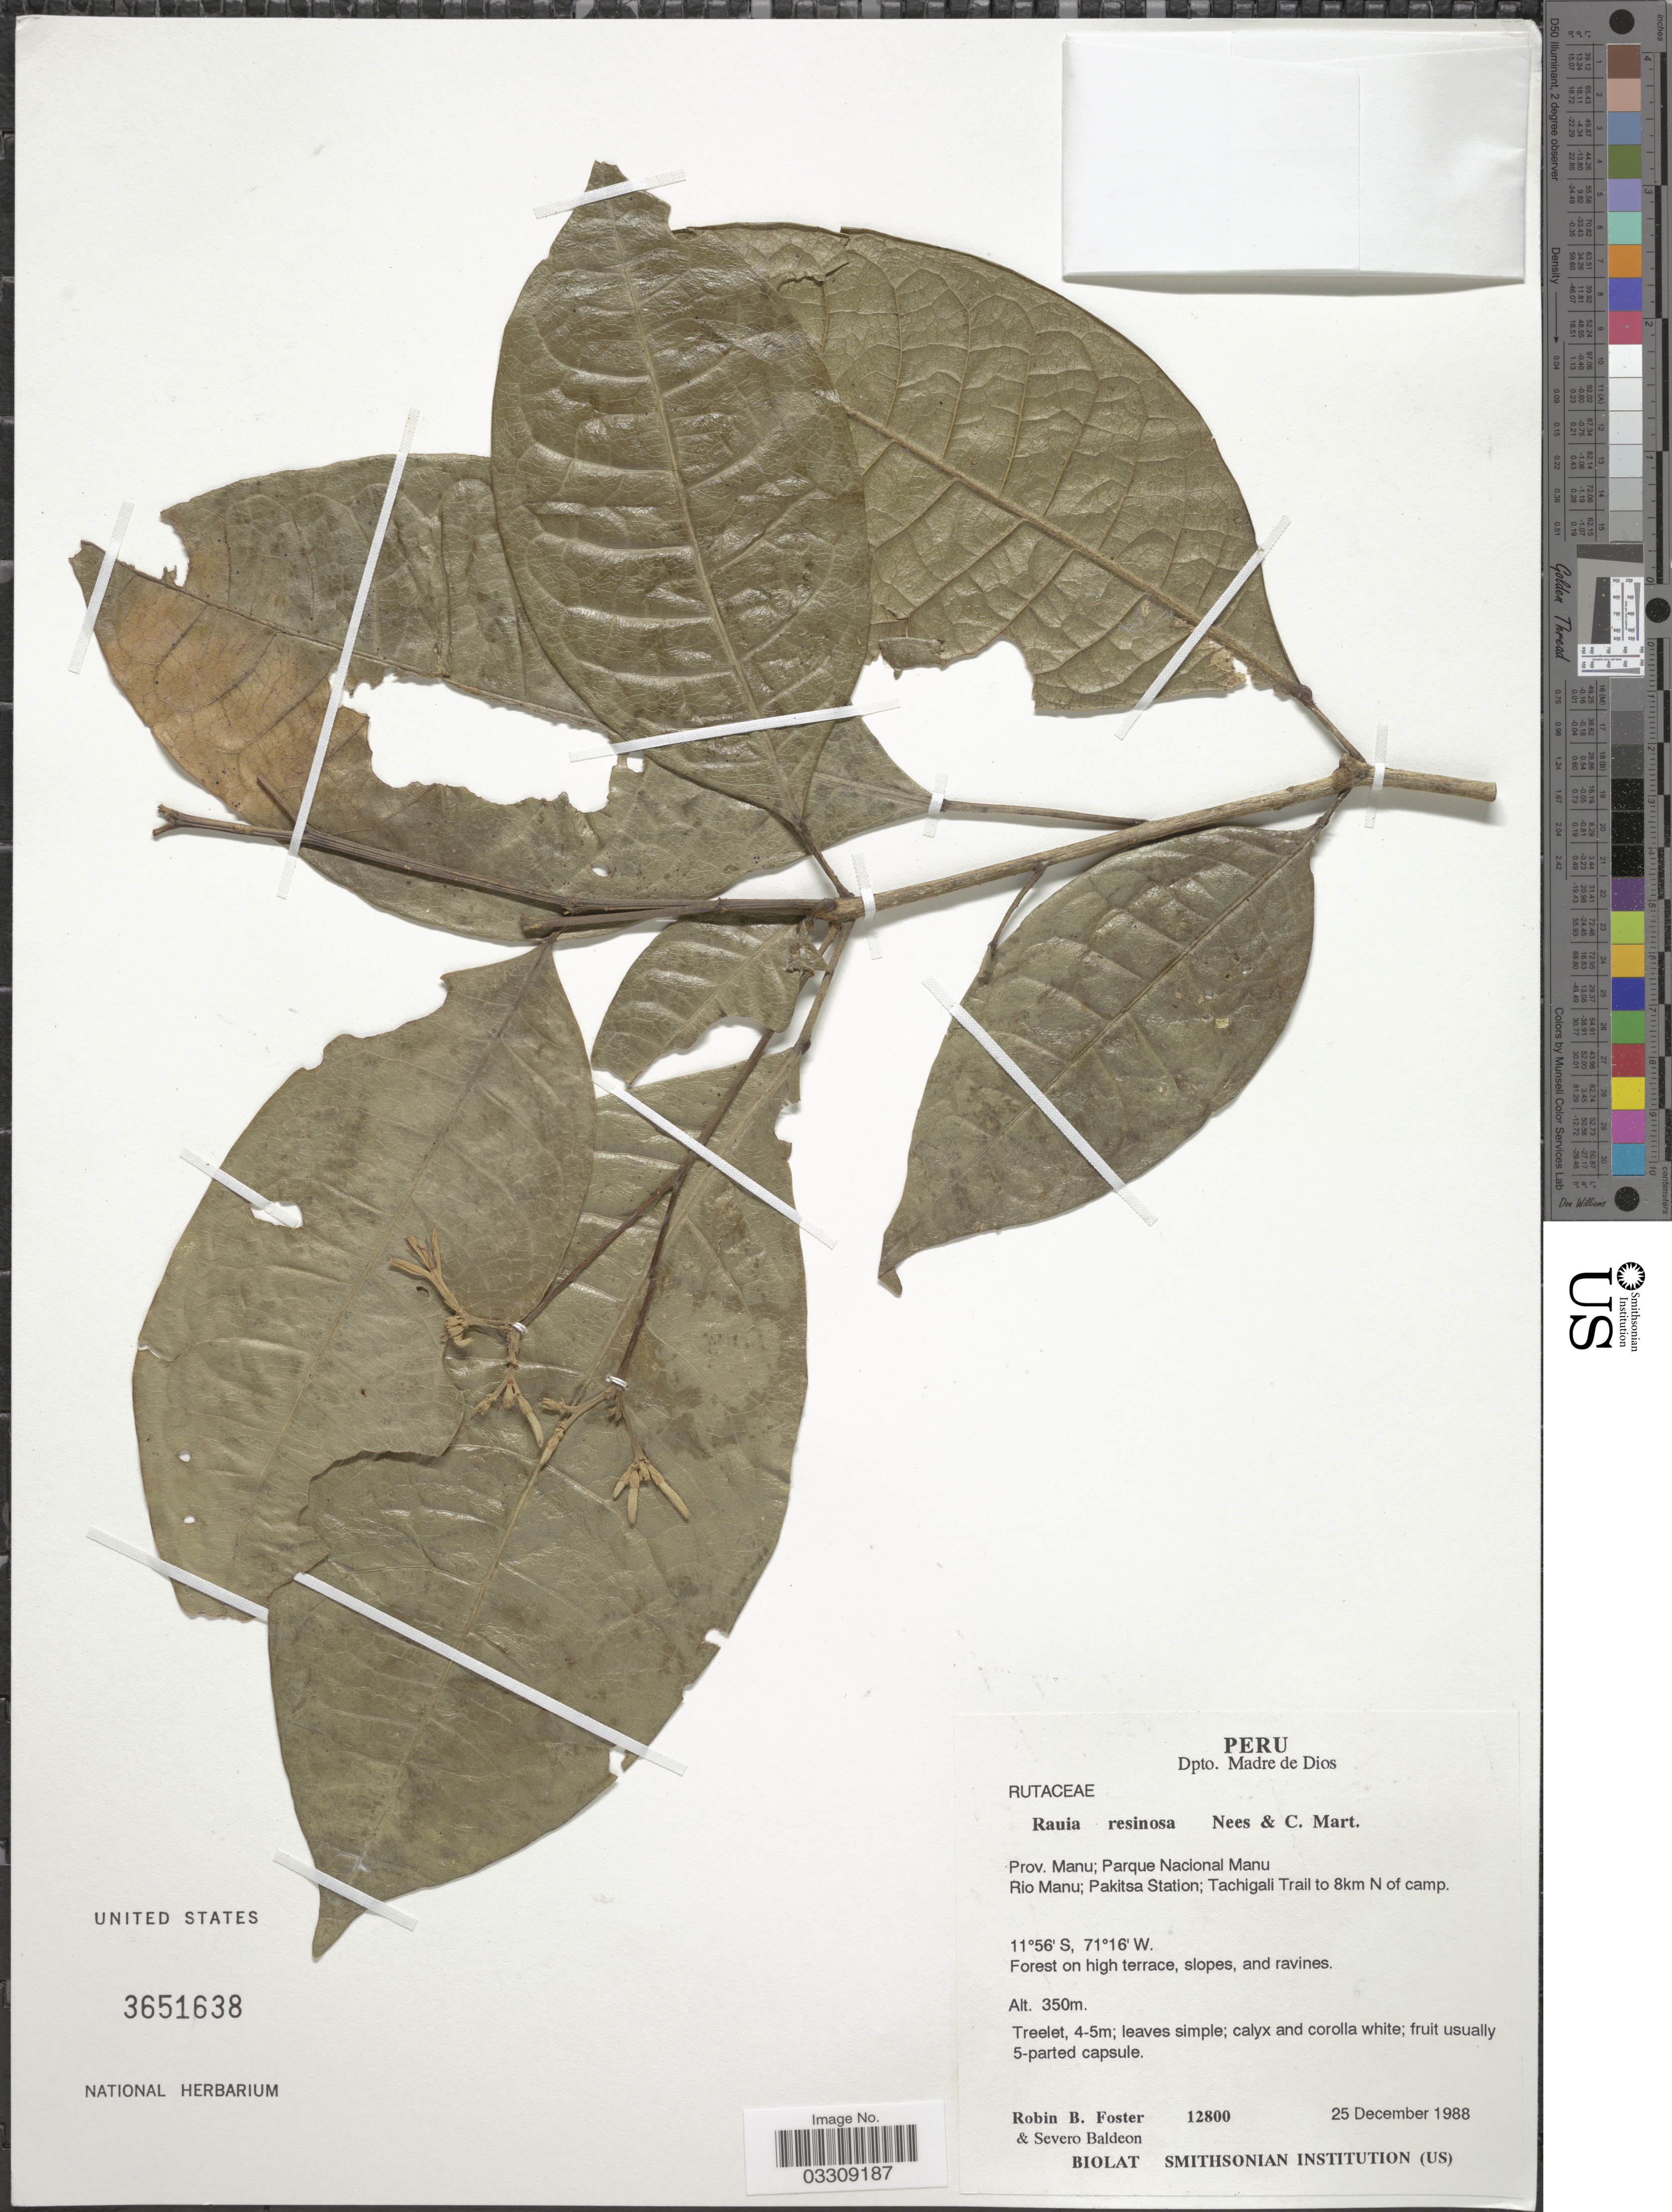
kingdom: Plantae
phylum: Tracheophyta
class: Magnoliopsida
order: Sapindales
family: Rutaceae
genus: Rauia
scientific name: Rauia resinosa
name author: Nees & Mart.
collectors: R. B. Foster & S. Baldeon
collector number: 12800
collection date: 1988-12-25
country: Peru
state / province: Madre de Dios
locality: Dpto. Madre de Dios. Prov. Manu; Parque Nacional Manu. Rio Manu; Pakitsa Station; Tachigali Trail to 8km N of camp.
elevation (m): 350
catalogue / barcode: US 3651638